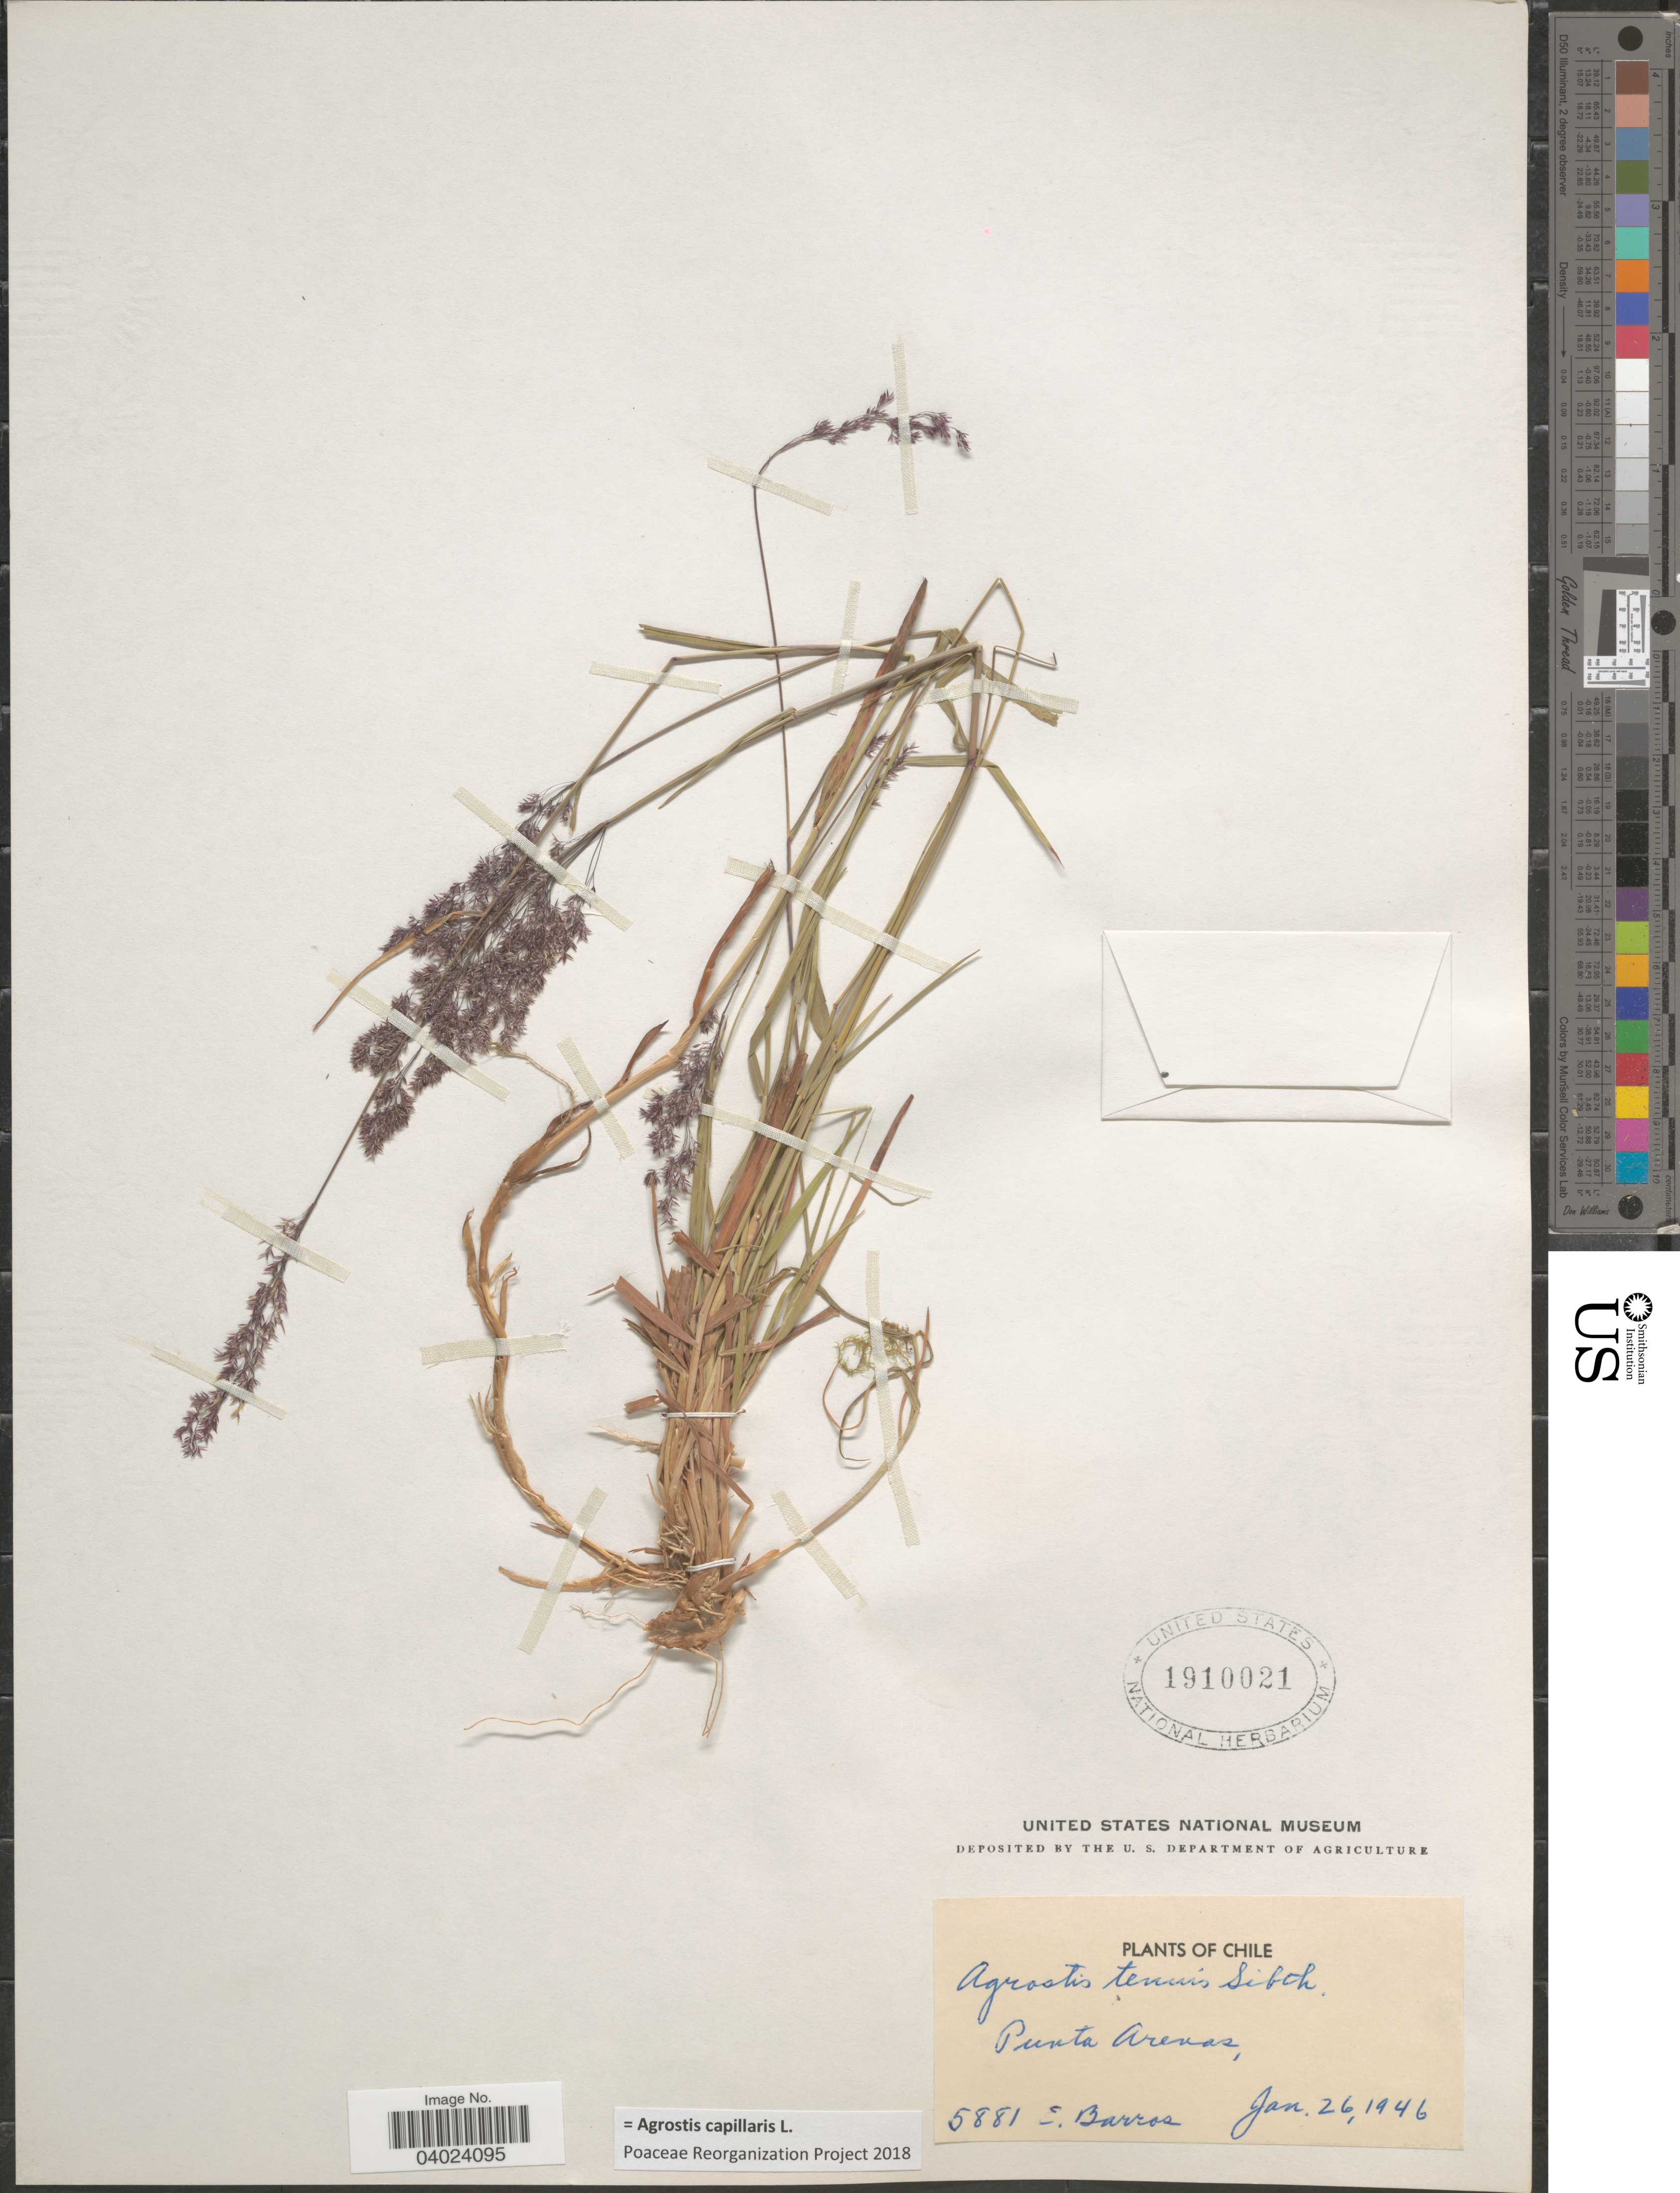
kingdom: Plantae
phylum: Tracheophyta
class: Liliopsida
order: Poales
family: Poaceae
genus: Agrostis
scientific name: Agrostis capillaris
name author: L.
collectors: E. Barros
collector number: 5881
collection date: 1946-01-26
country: Chile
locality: Punta Arenas.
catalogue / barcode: US 1910021